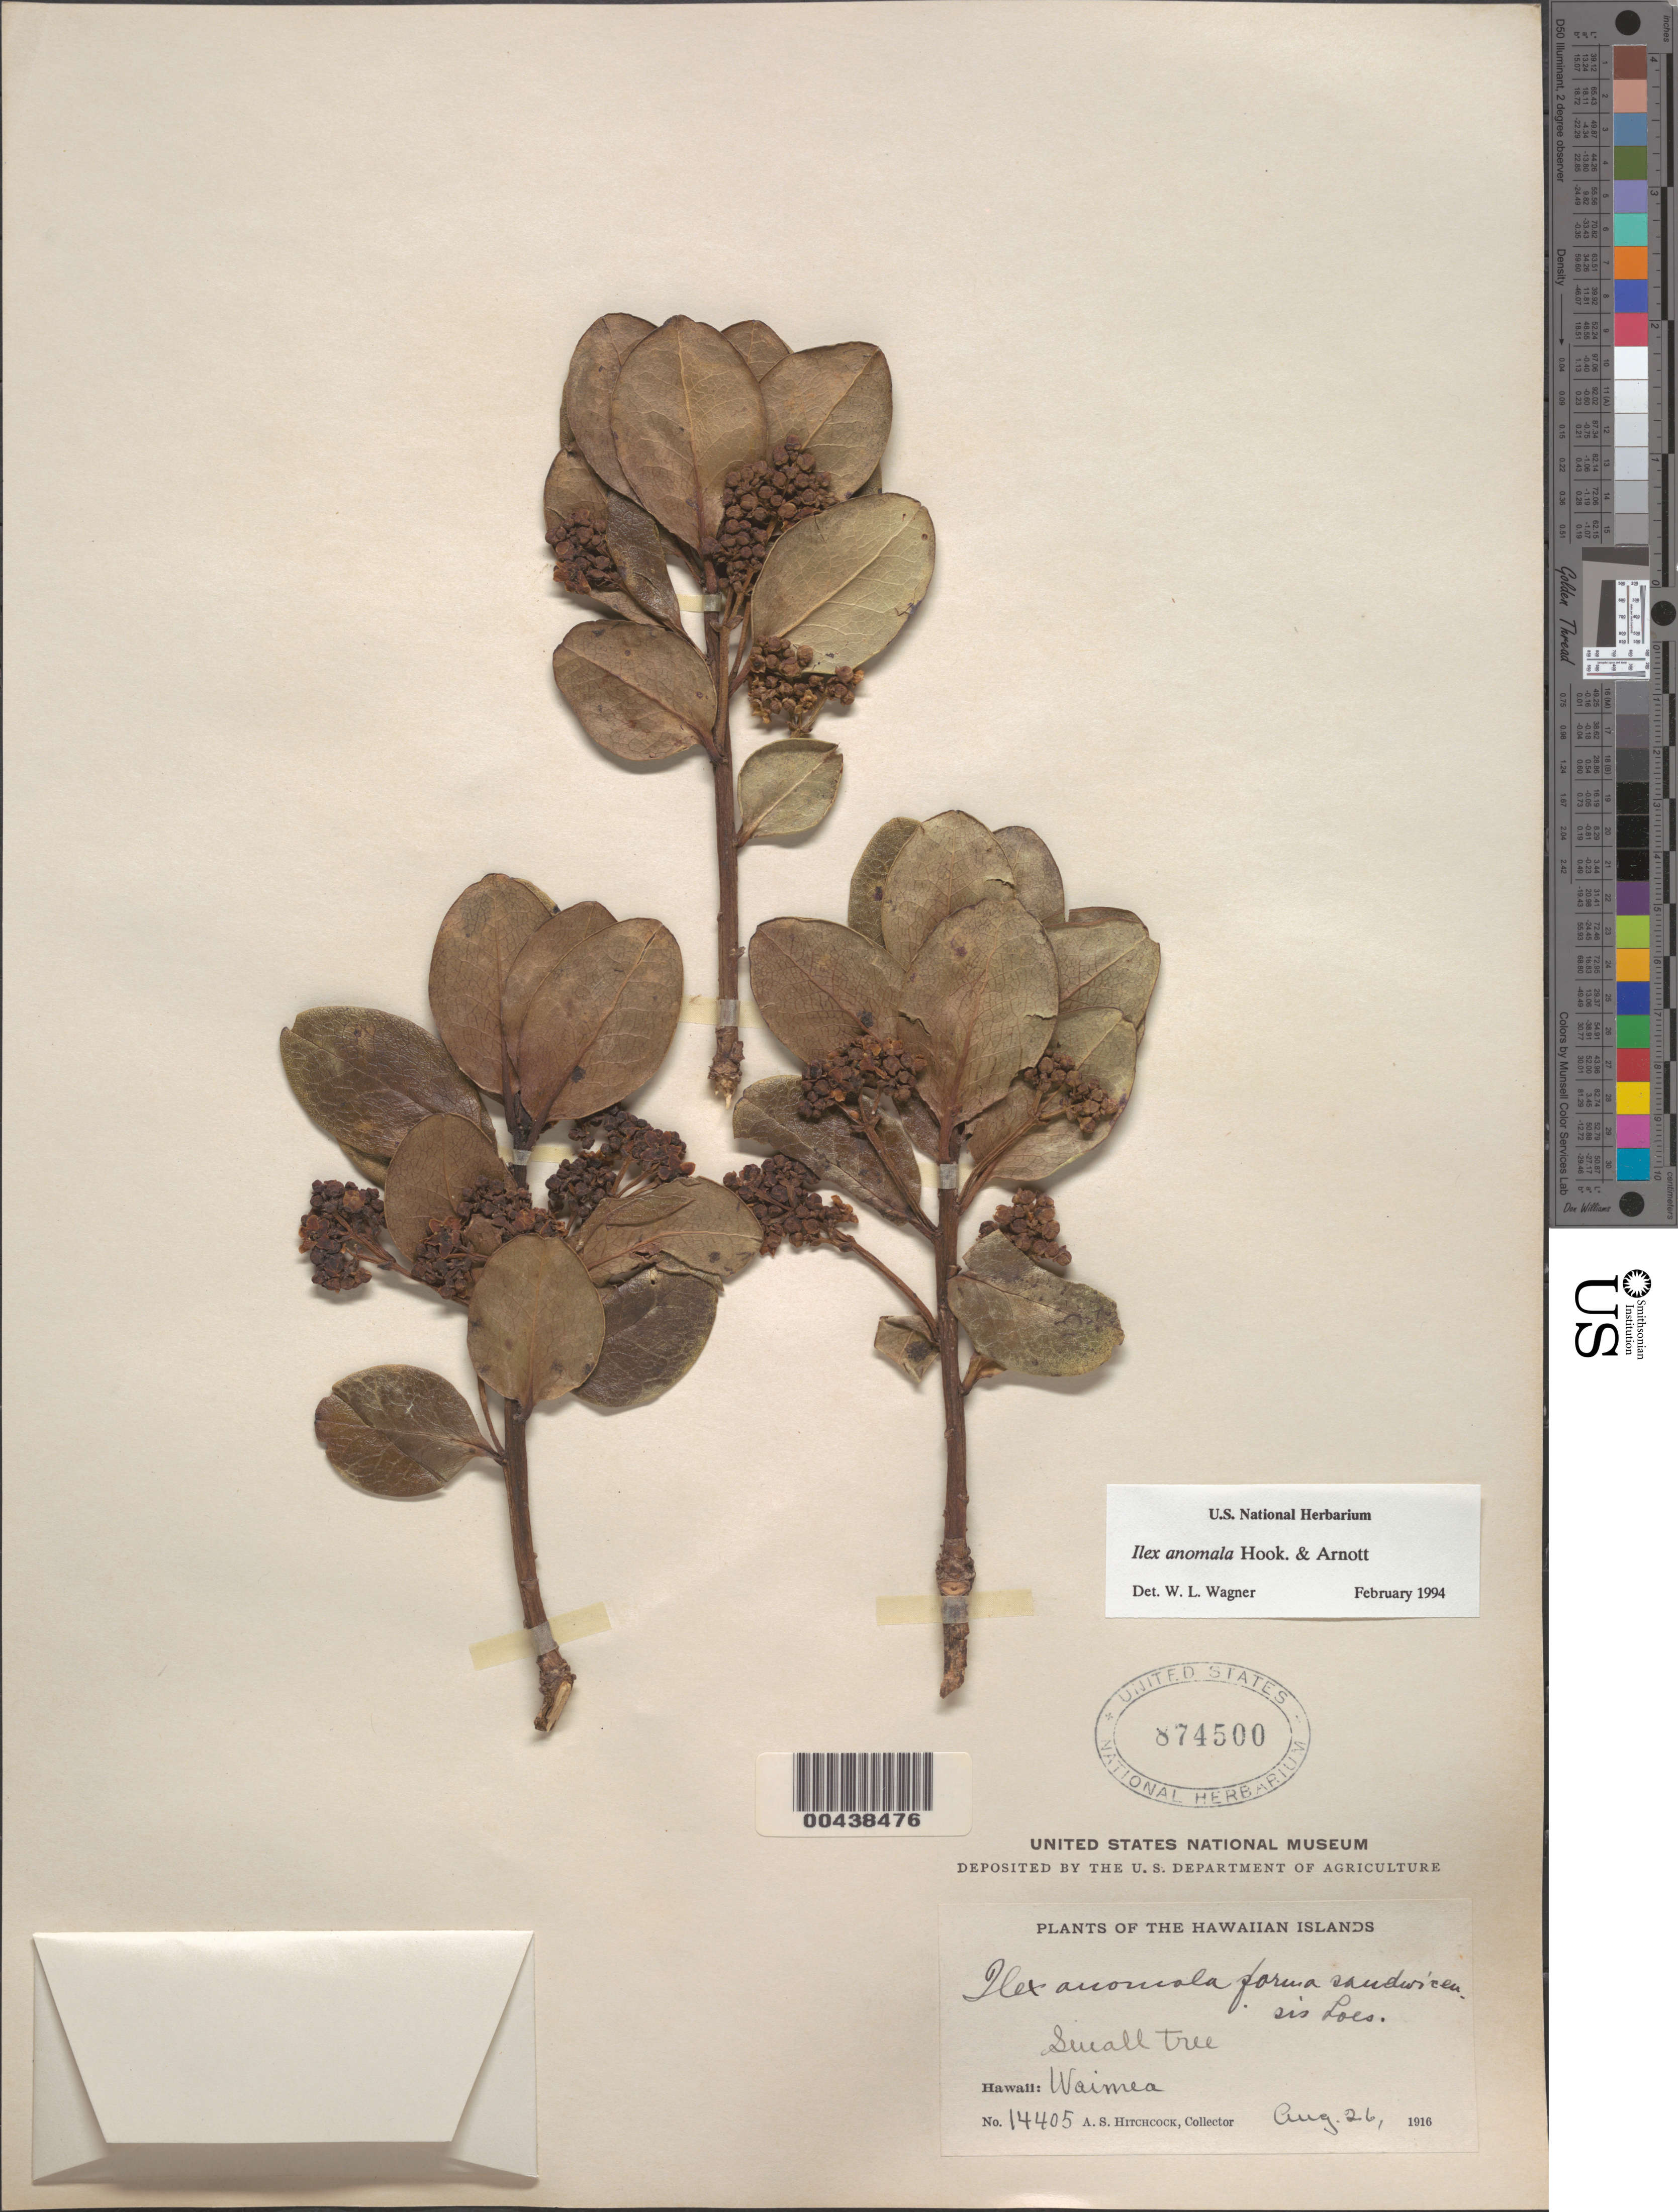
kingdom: Plantae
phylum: Tracheophyta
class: Magnoliopsida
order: Aquifoliales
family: Aquifoliaceae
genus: Ilex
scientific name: Ilex anomala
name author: Hook. & Arn.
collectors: A. S. Hitchcock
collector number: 14405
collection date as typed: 26 Aug 1916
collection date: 1916-08-26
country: United States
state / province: Hawaii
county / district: Hawaii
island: Hawaii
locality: Waimea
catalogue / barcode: US 874500